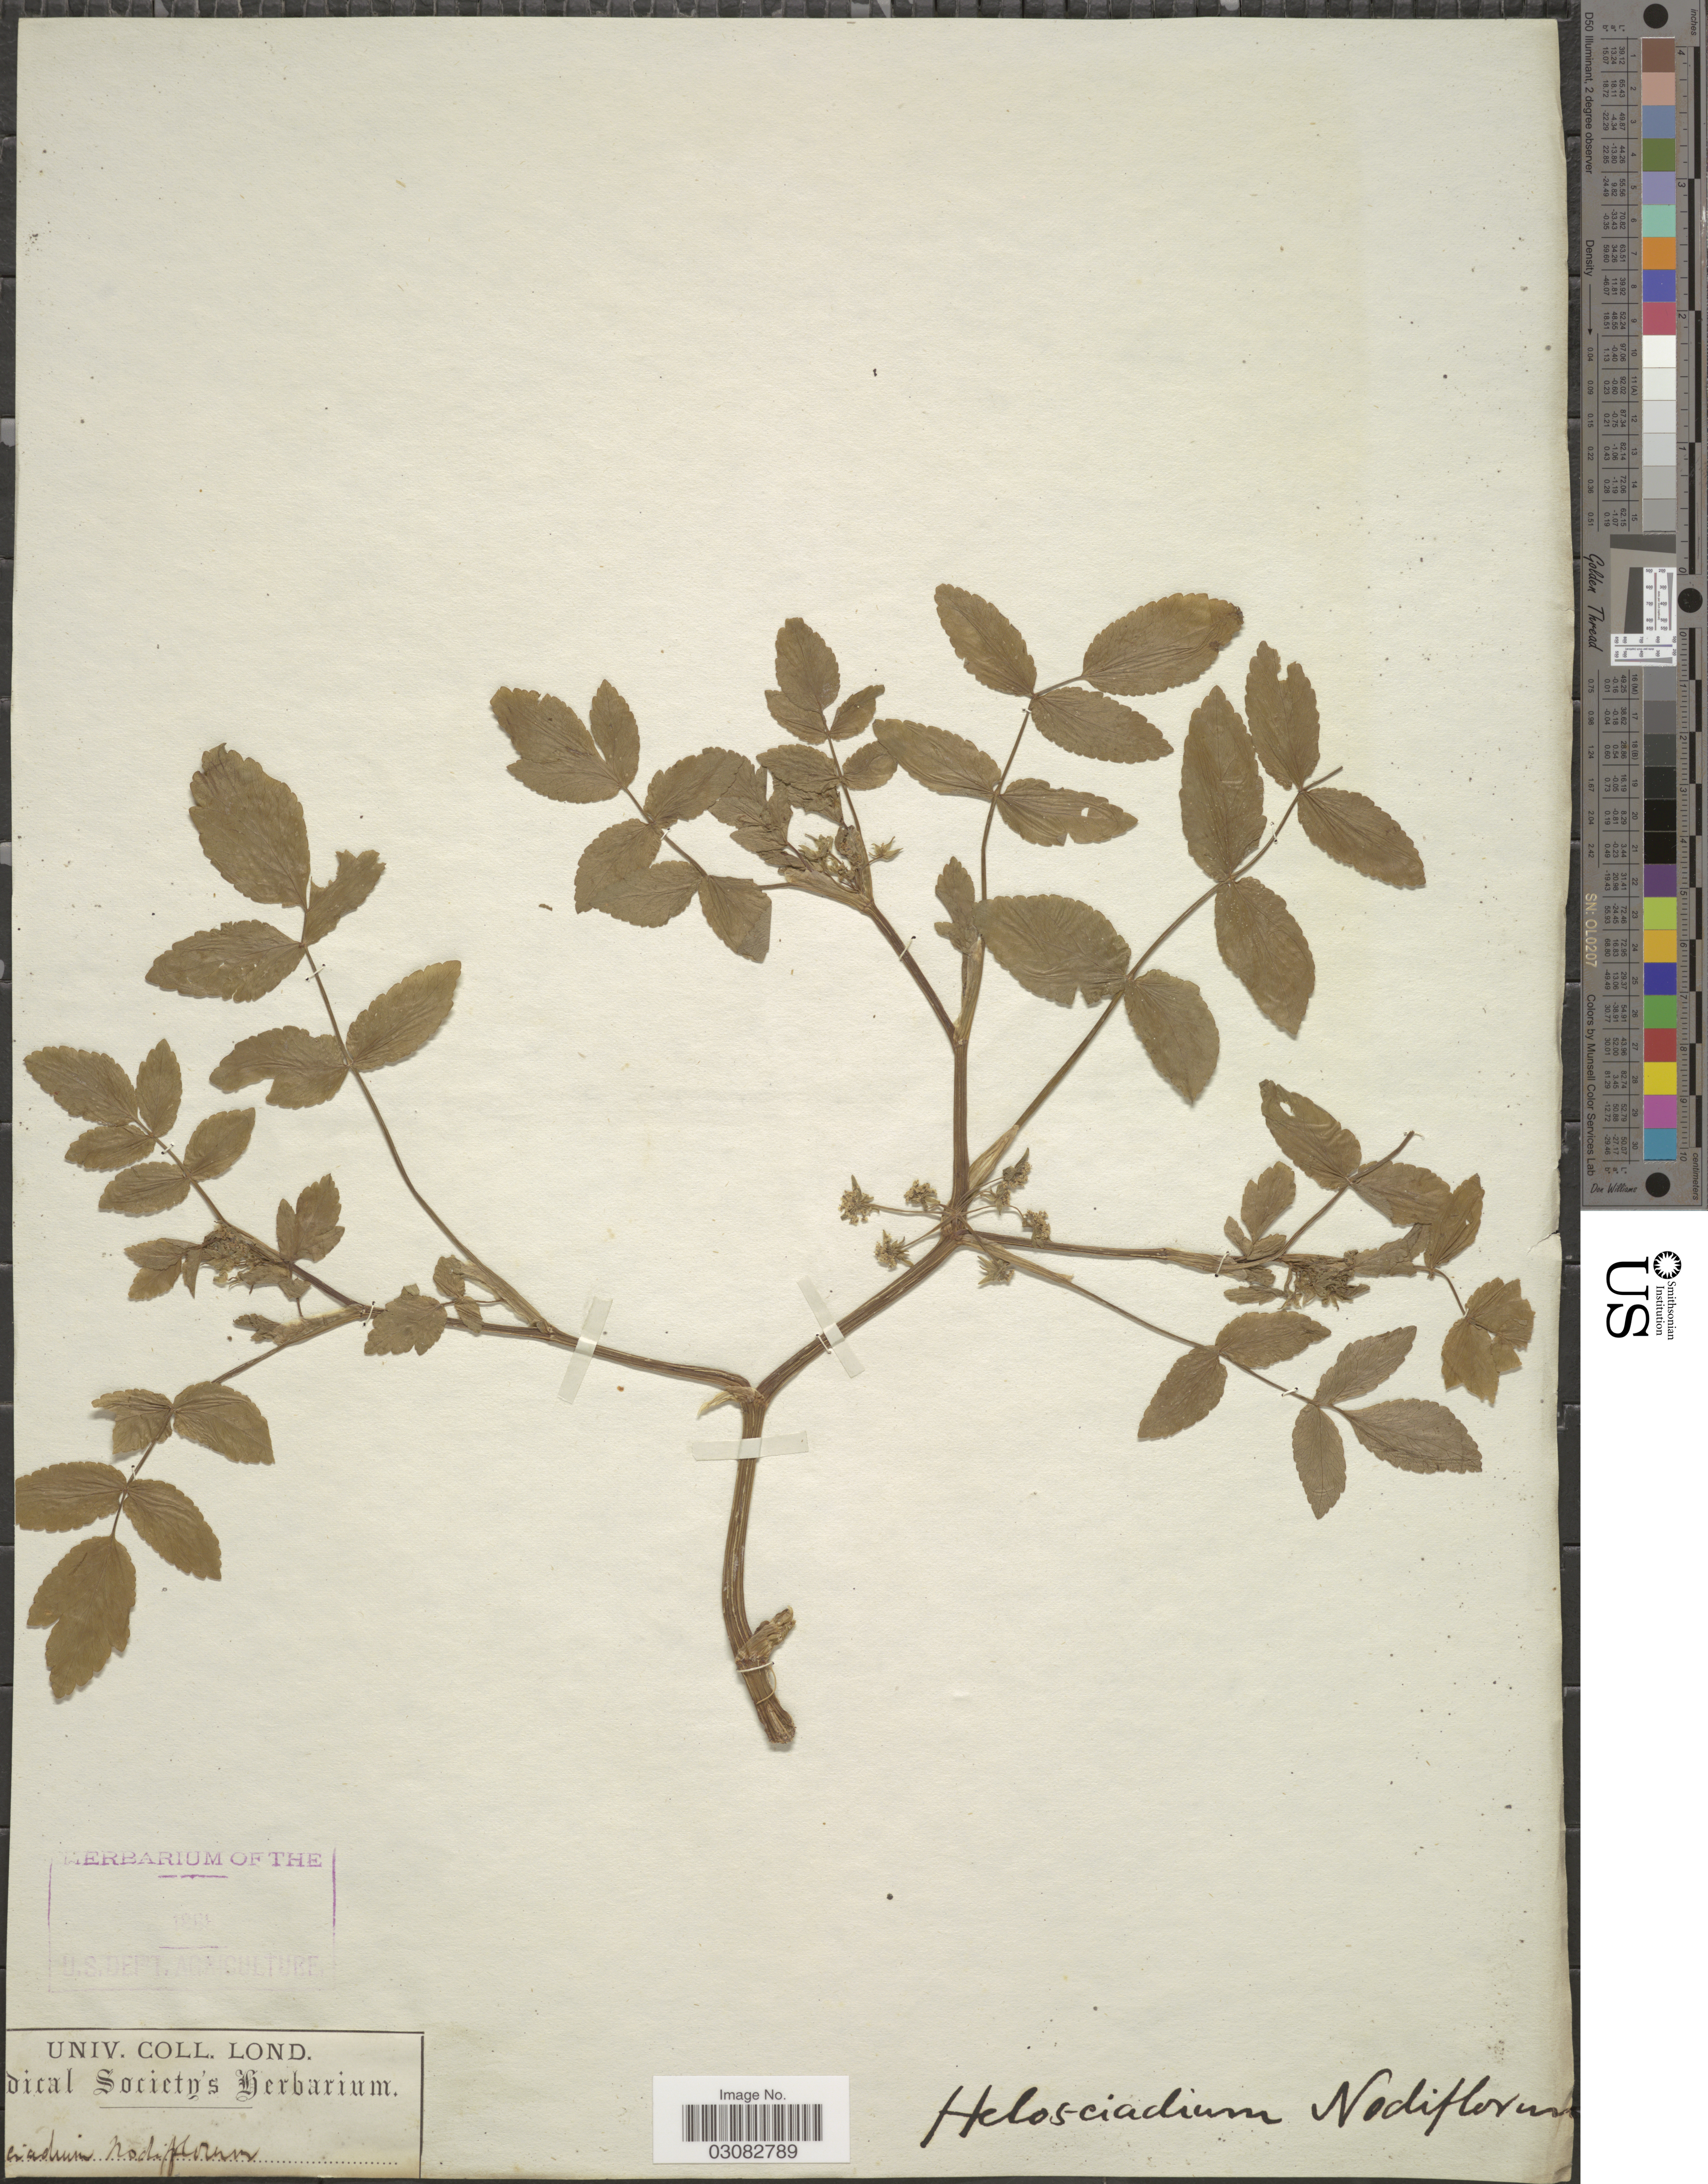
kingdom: Plantae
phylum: Tracheophyta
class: Magnoliopsida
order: Apiales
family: Apiaceae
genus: Apium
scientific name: Apium nodiflorum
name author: (L.) Lag.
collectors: ex herb. Univ. Coll. Lond. Medical Society